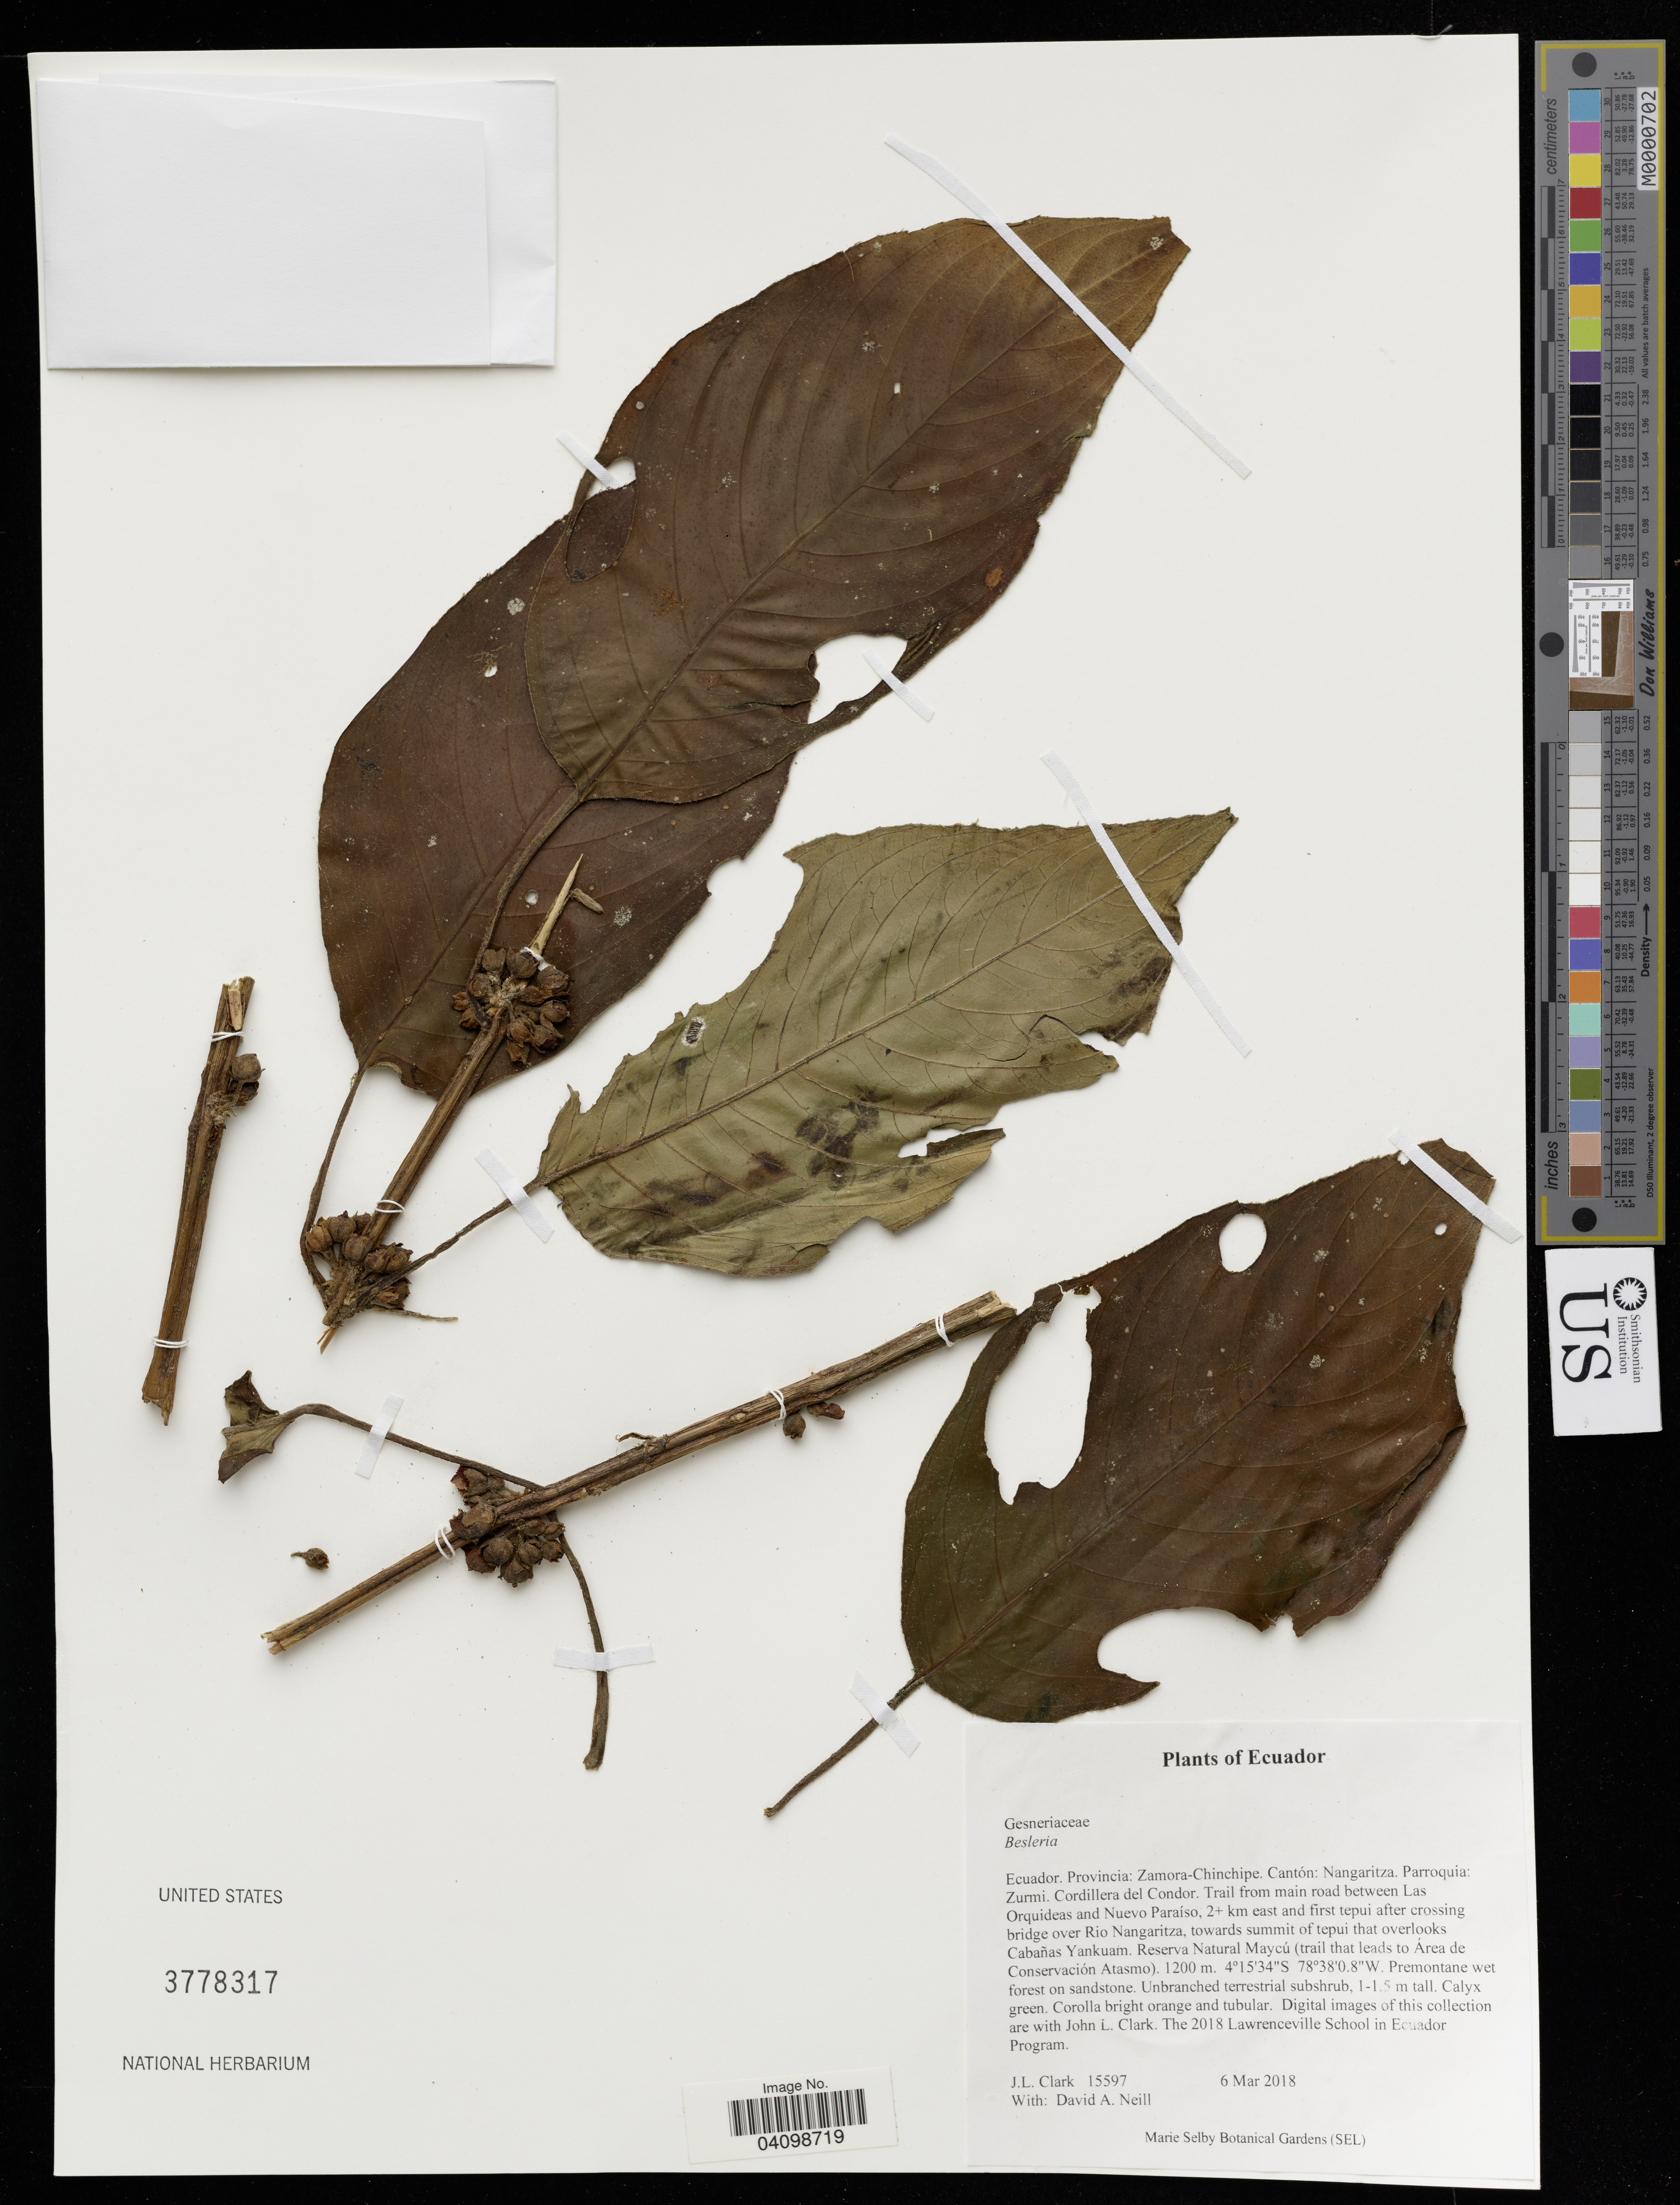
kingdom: Plantae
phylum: Tracheophyta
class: Magnoliopsida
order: Lamiales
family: Gesneriaceae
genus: Besleria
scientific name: Besleria sp.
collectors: J. Clark & D. A. Neill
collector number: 15597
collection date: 2018-03-06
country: Ecuador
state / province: Zamora-Chinchipe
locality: Cantón: Nangaritza. Parroquia: Zurmi. Cordillera del Condor. Trail from main road between Las Orquideas and Nuevo Paraíso, 2+ km east and first tepui after crossing bridge over Rio Nangaritza, towards summit of tepui that overlooks Cabañas Yankuam.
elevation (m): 1200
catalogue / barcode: US 3778317